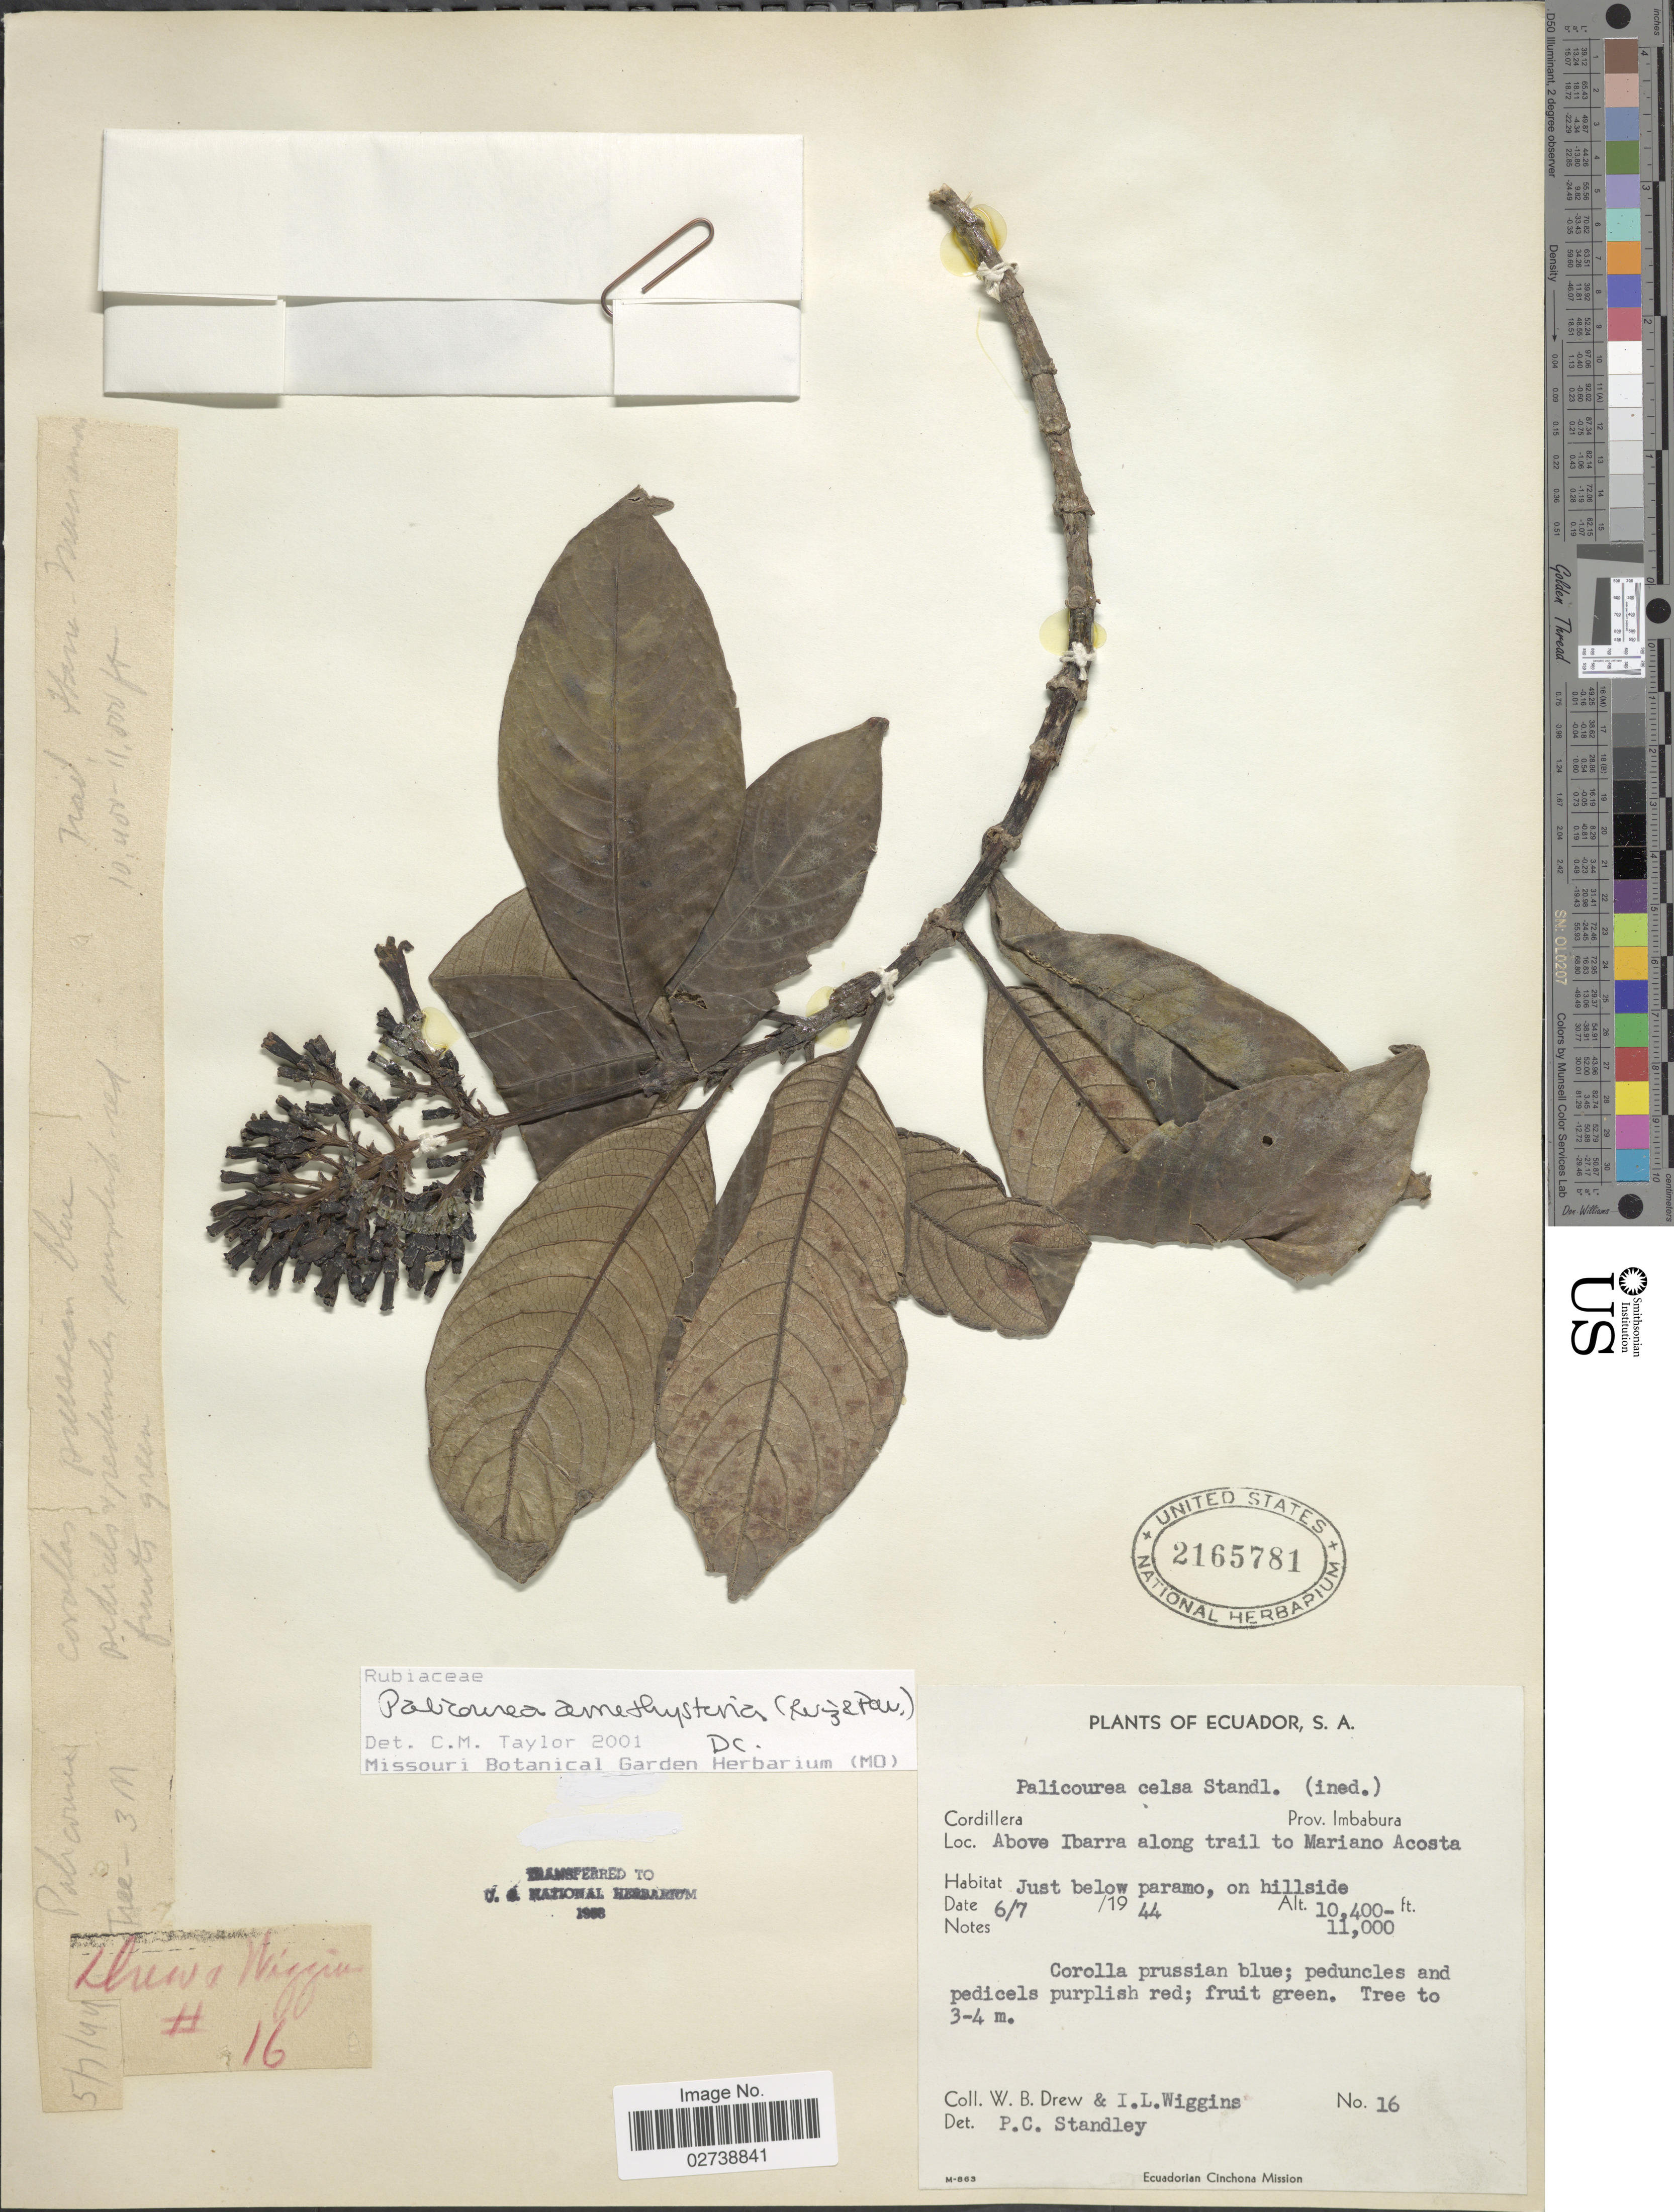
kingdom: Plantae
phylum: Tracheophyta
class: Magnoliopsida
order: Gentianales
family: Rubiaceae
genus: Palicourea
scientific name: Palicourea amethystina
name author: (Ruiz & Pav.) DC.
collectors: W. B. Drew & I. L. Wiggins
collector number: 16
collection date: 1944-06-07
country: Ecuador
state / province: Imbabura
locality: Cordillera, Above Ibarra along trail to Mariano Acosta, Just below paramo, on hillside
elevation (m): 3170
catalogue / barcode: US 2165781